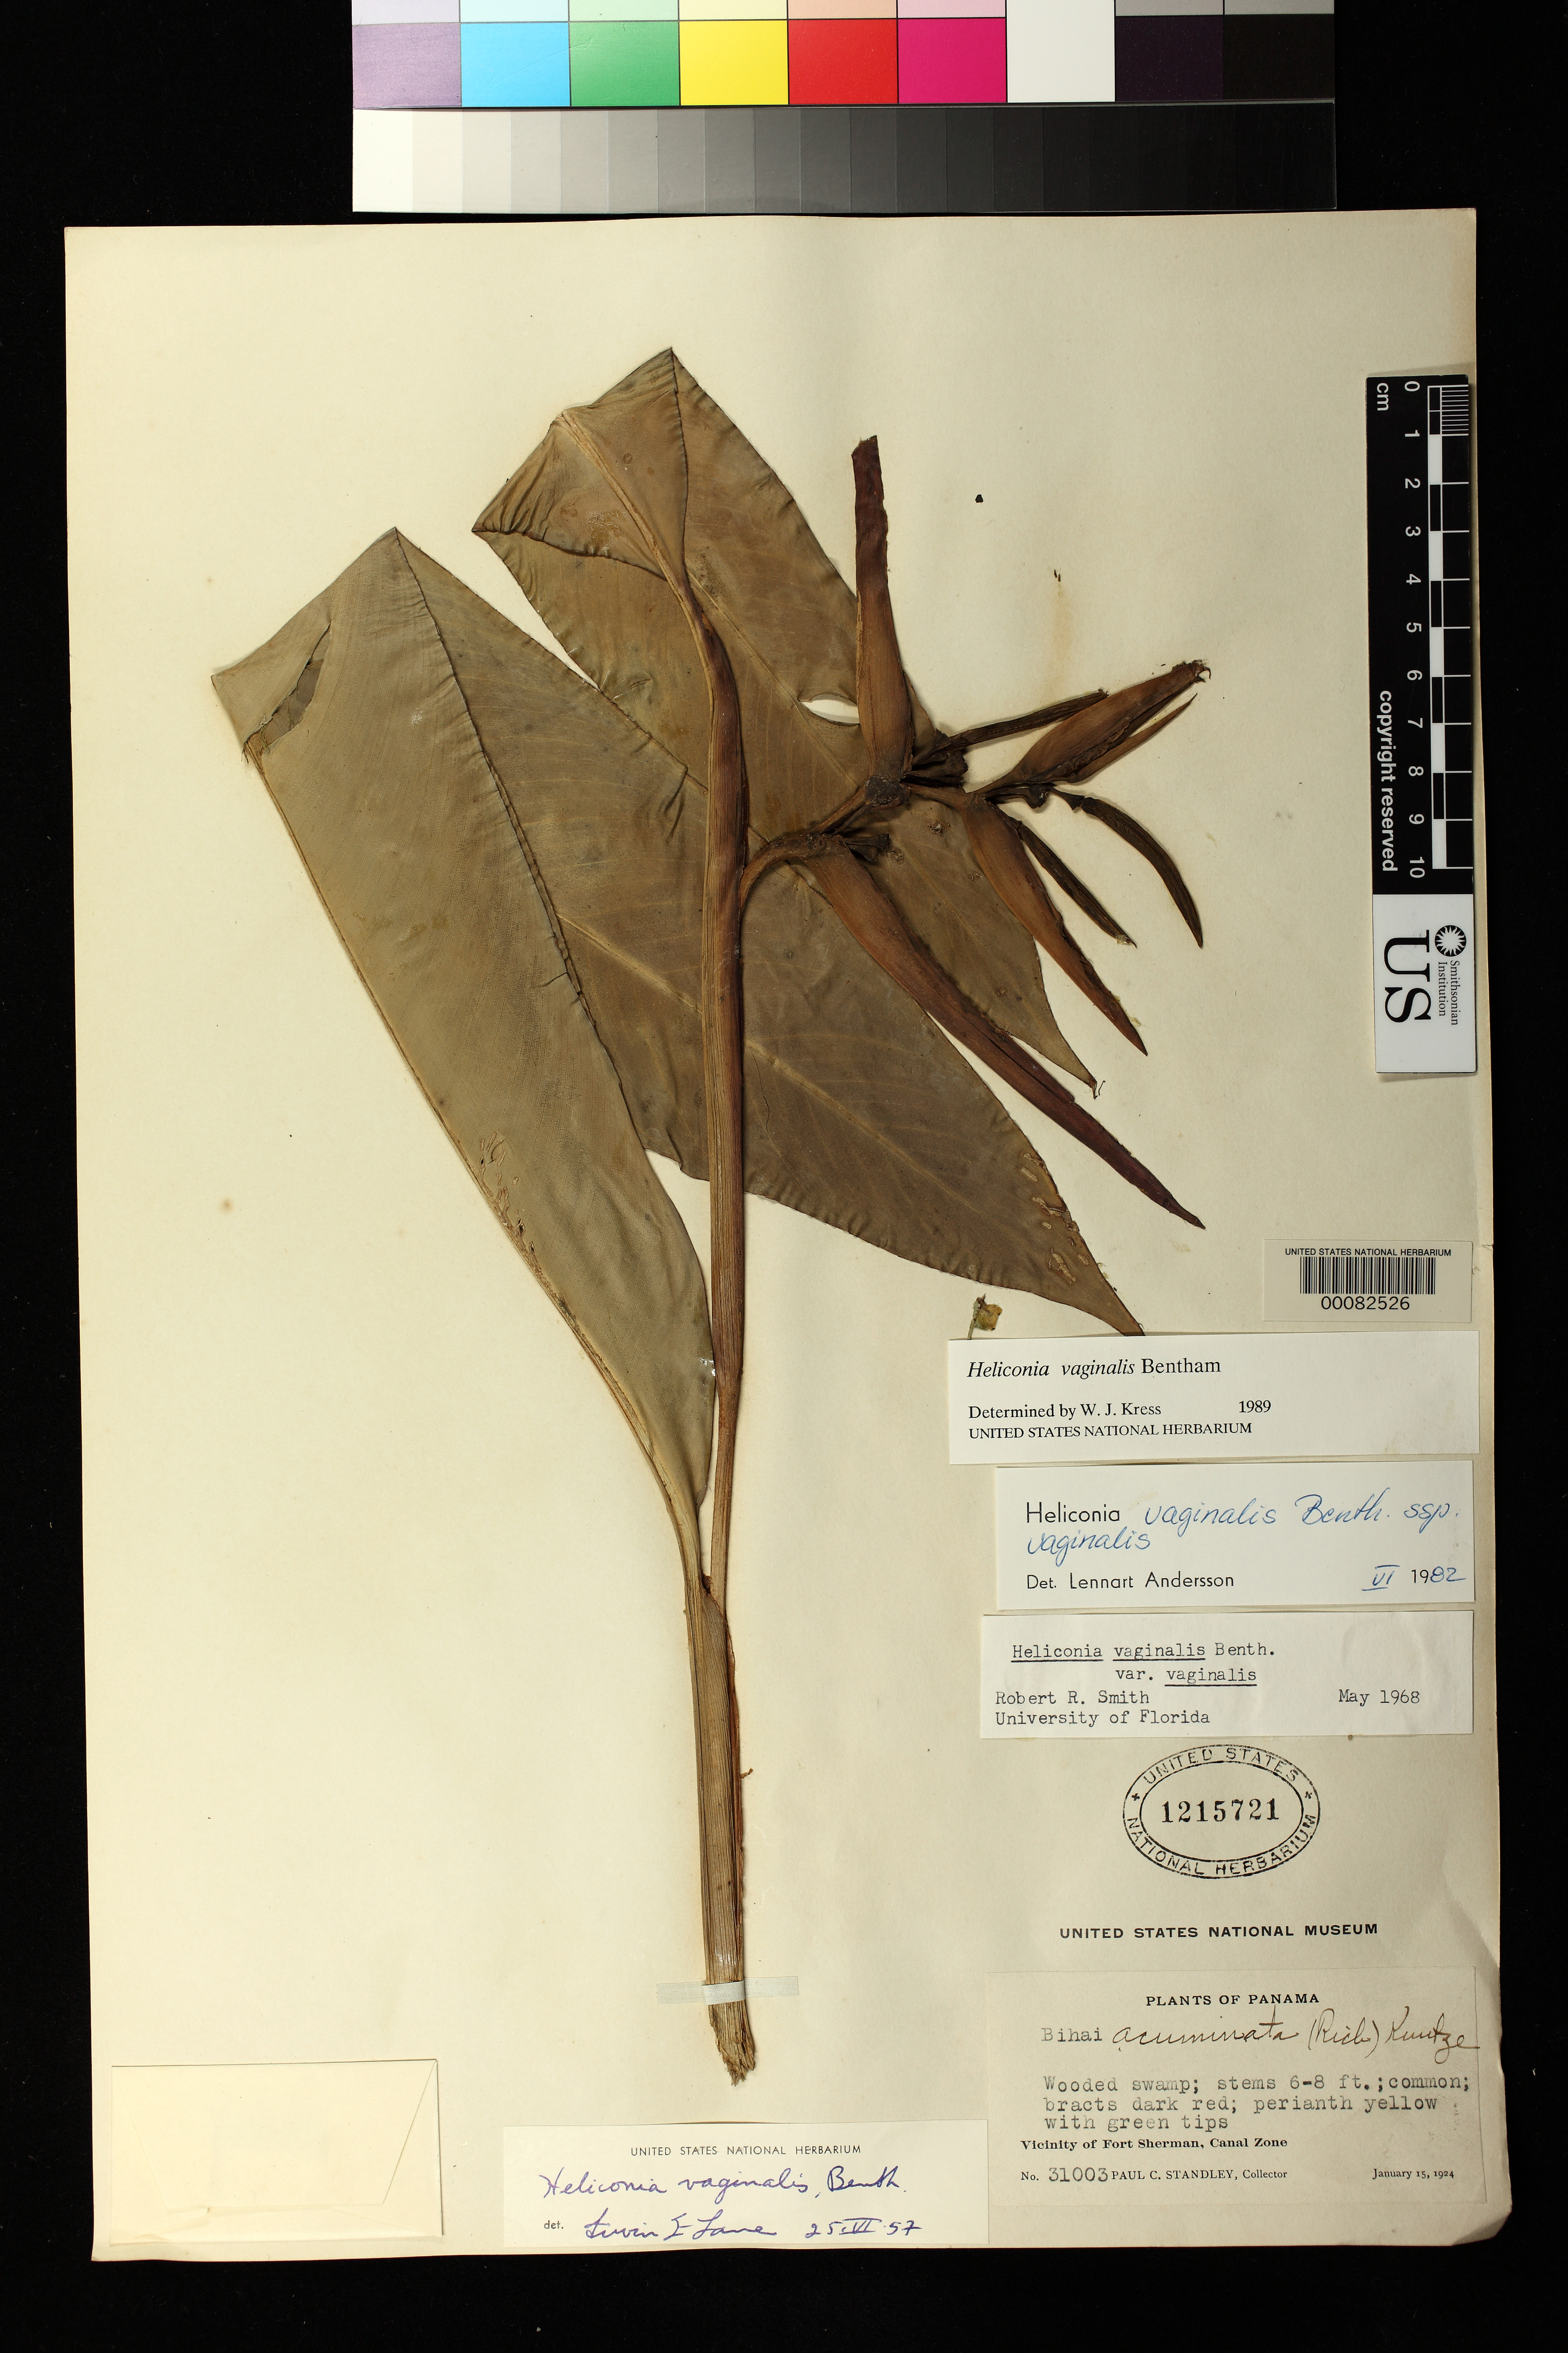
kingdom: Plantae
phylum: Tracheophyta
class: Liliopsida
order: Zingiberales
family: Heliconiaceae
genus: Heliconia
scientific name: Heliconia vaginalis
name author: Benth.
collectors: P. C. Standley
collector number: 31003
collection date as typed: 15 Jan 1924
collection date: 1924-01-15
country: Panama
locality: Vicinity of Fort Sherman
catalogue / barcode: US 1215721